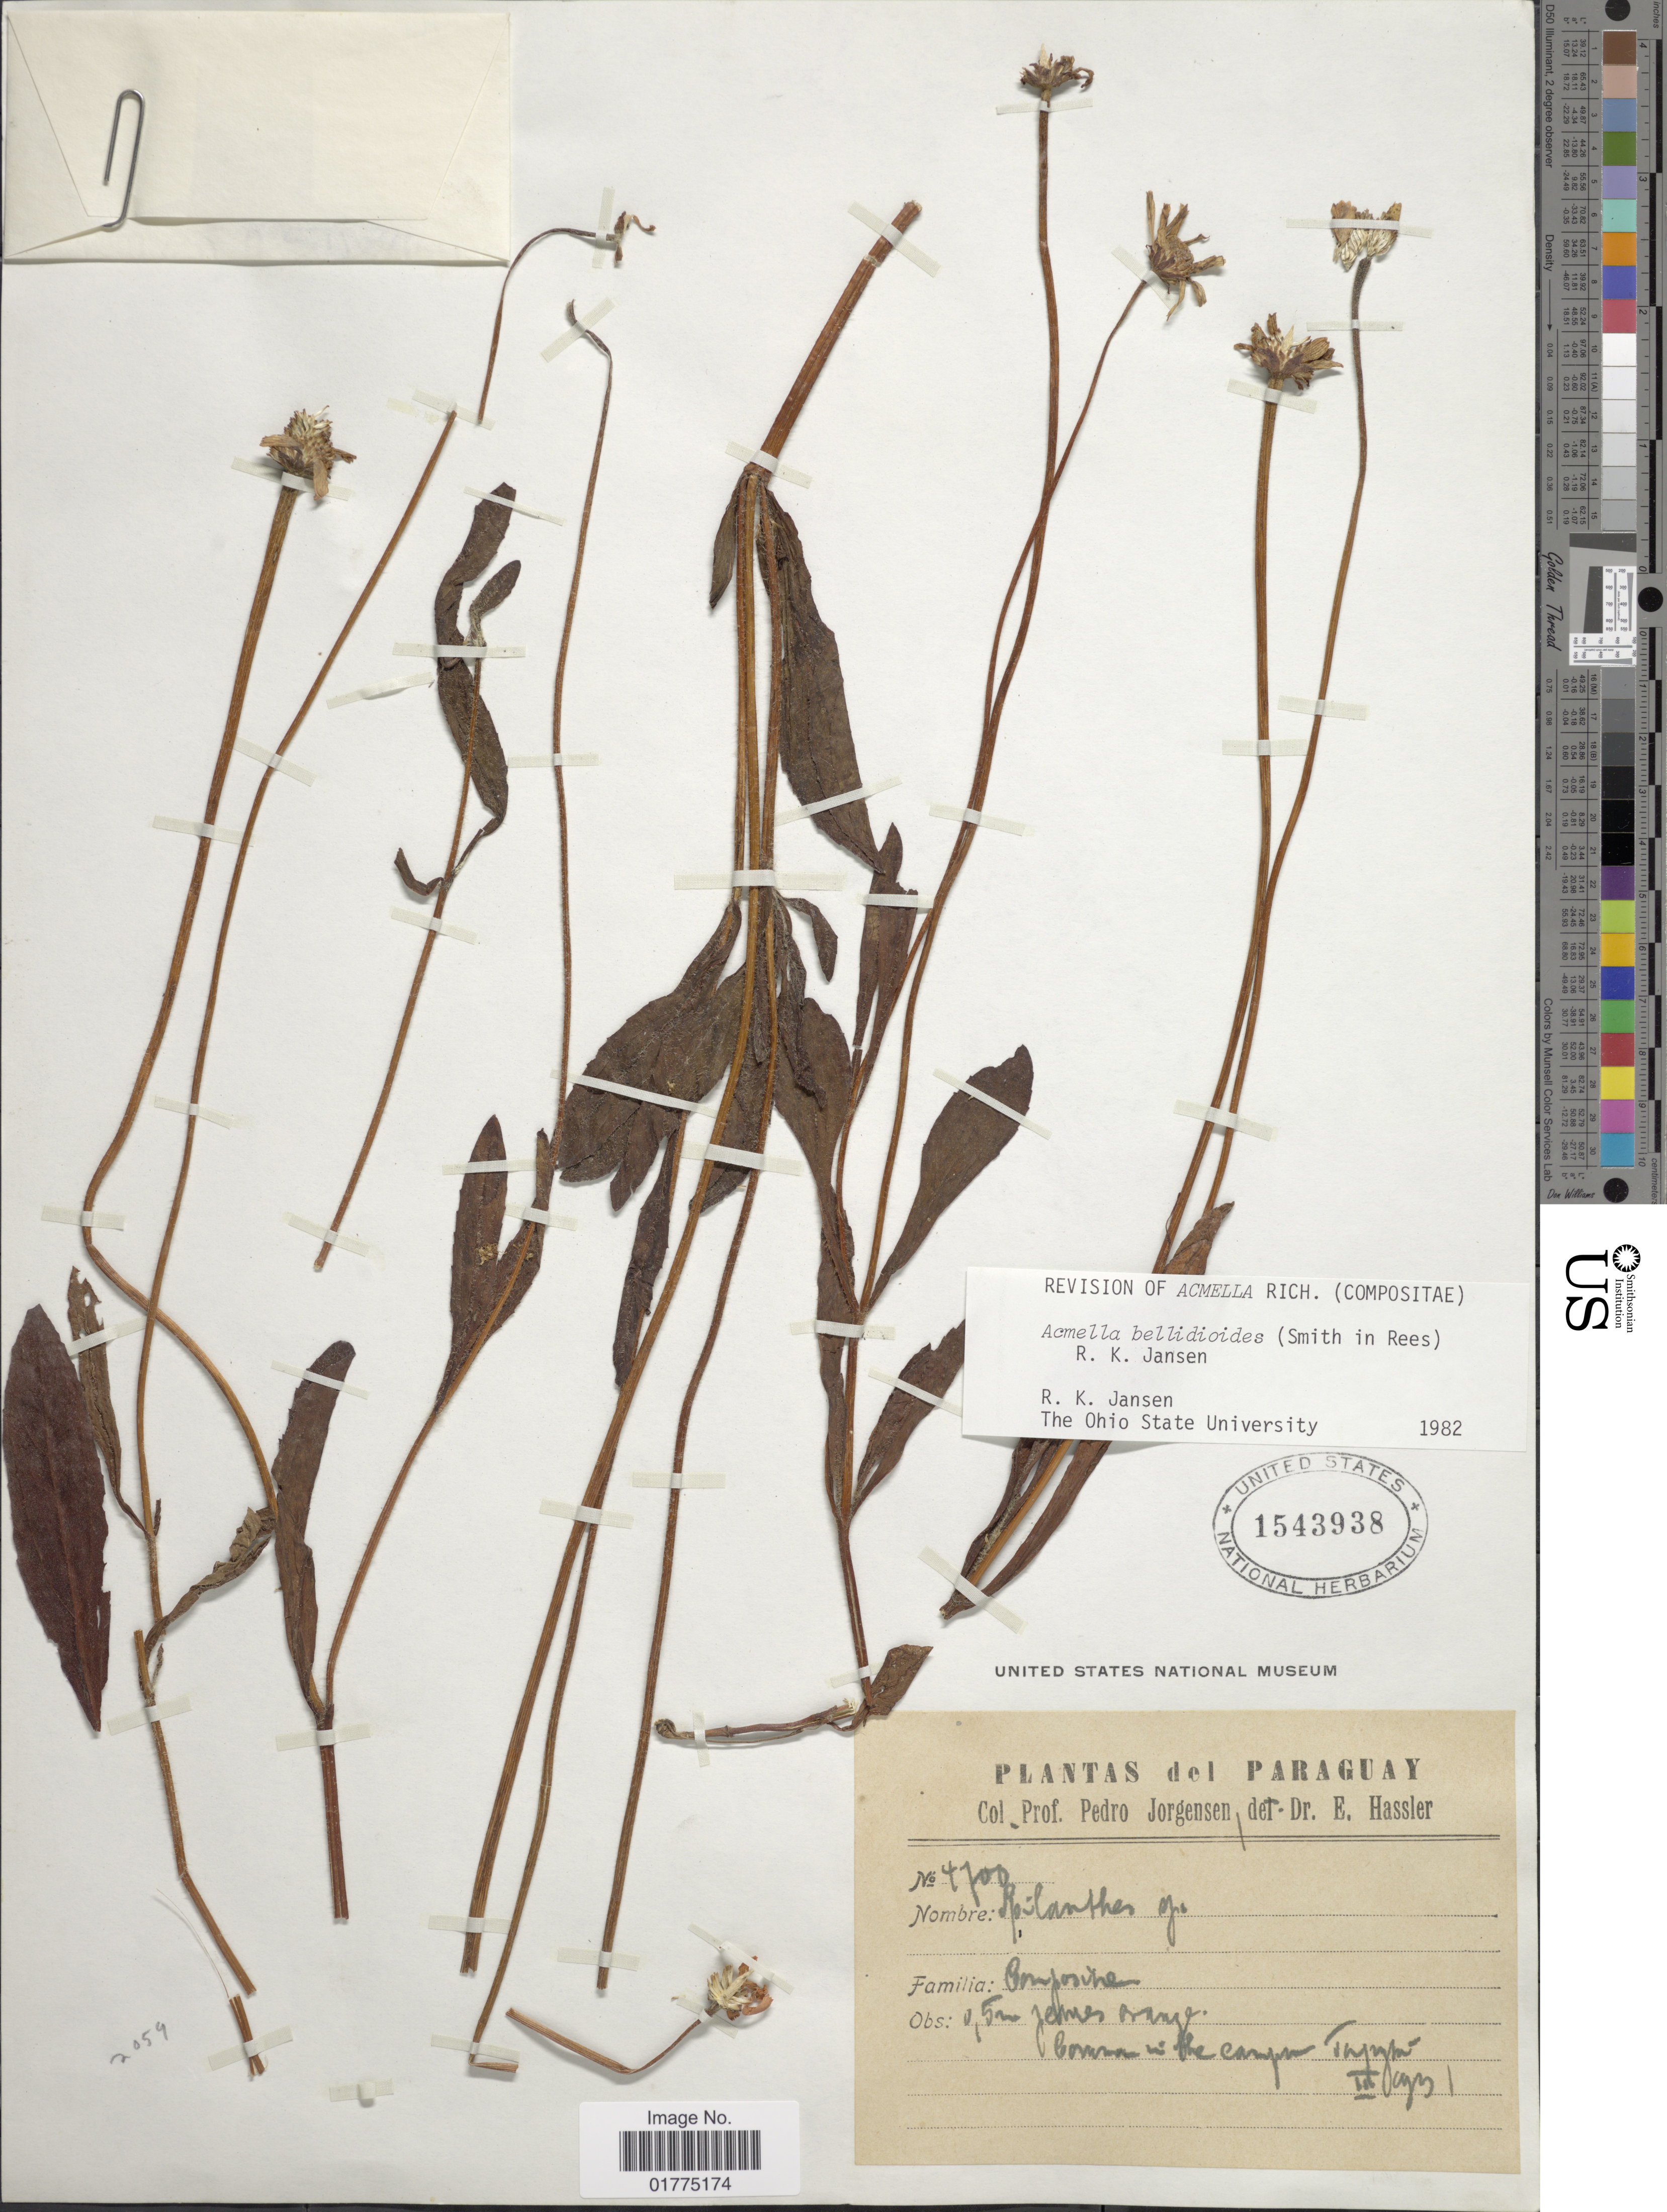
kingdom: Plantae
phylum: Tracheophyta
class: Magnoliopsida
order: Asterales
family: Asteraceae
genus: Acmella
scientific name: Acmella bellidioides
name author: (Rees in Sm.) R.K. Jansen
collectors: P. Jörgensen & E. Hassler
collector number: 4700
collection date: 1931-03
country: Paraguay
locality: Common in the campos Tapytá.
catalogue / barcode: US 1543938